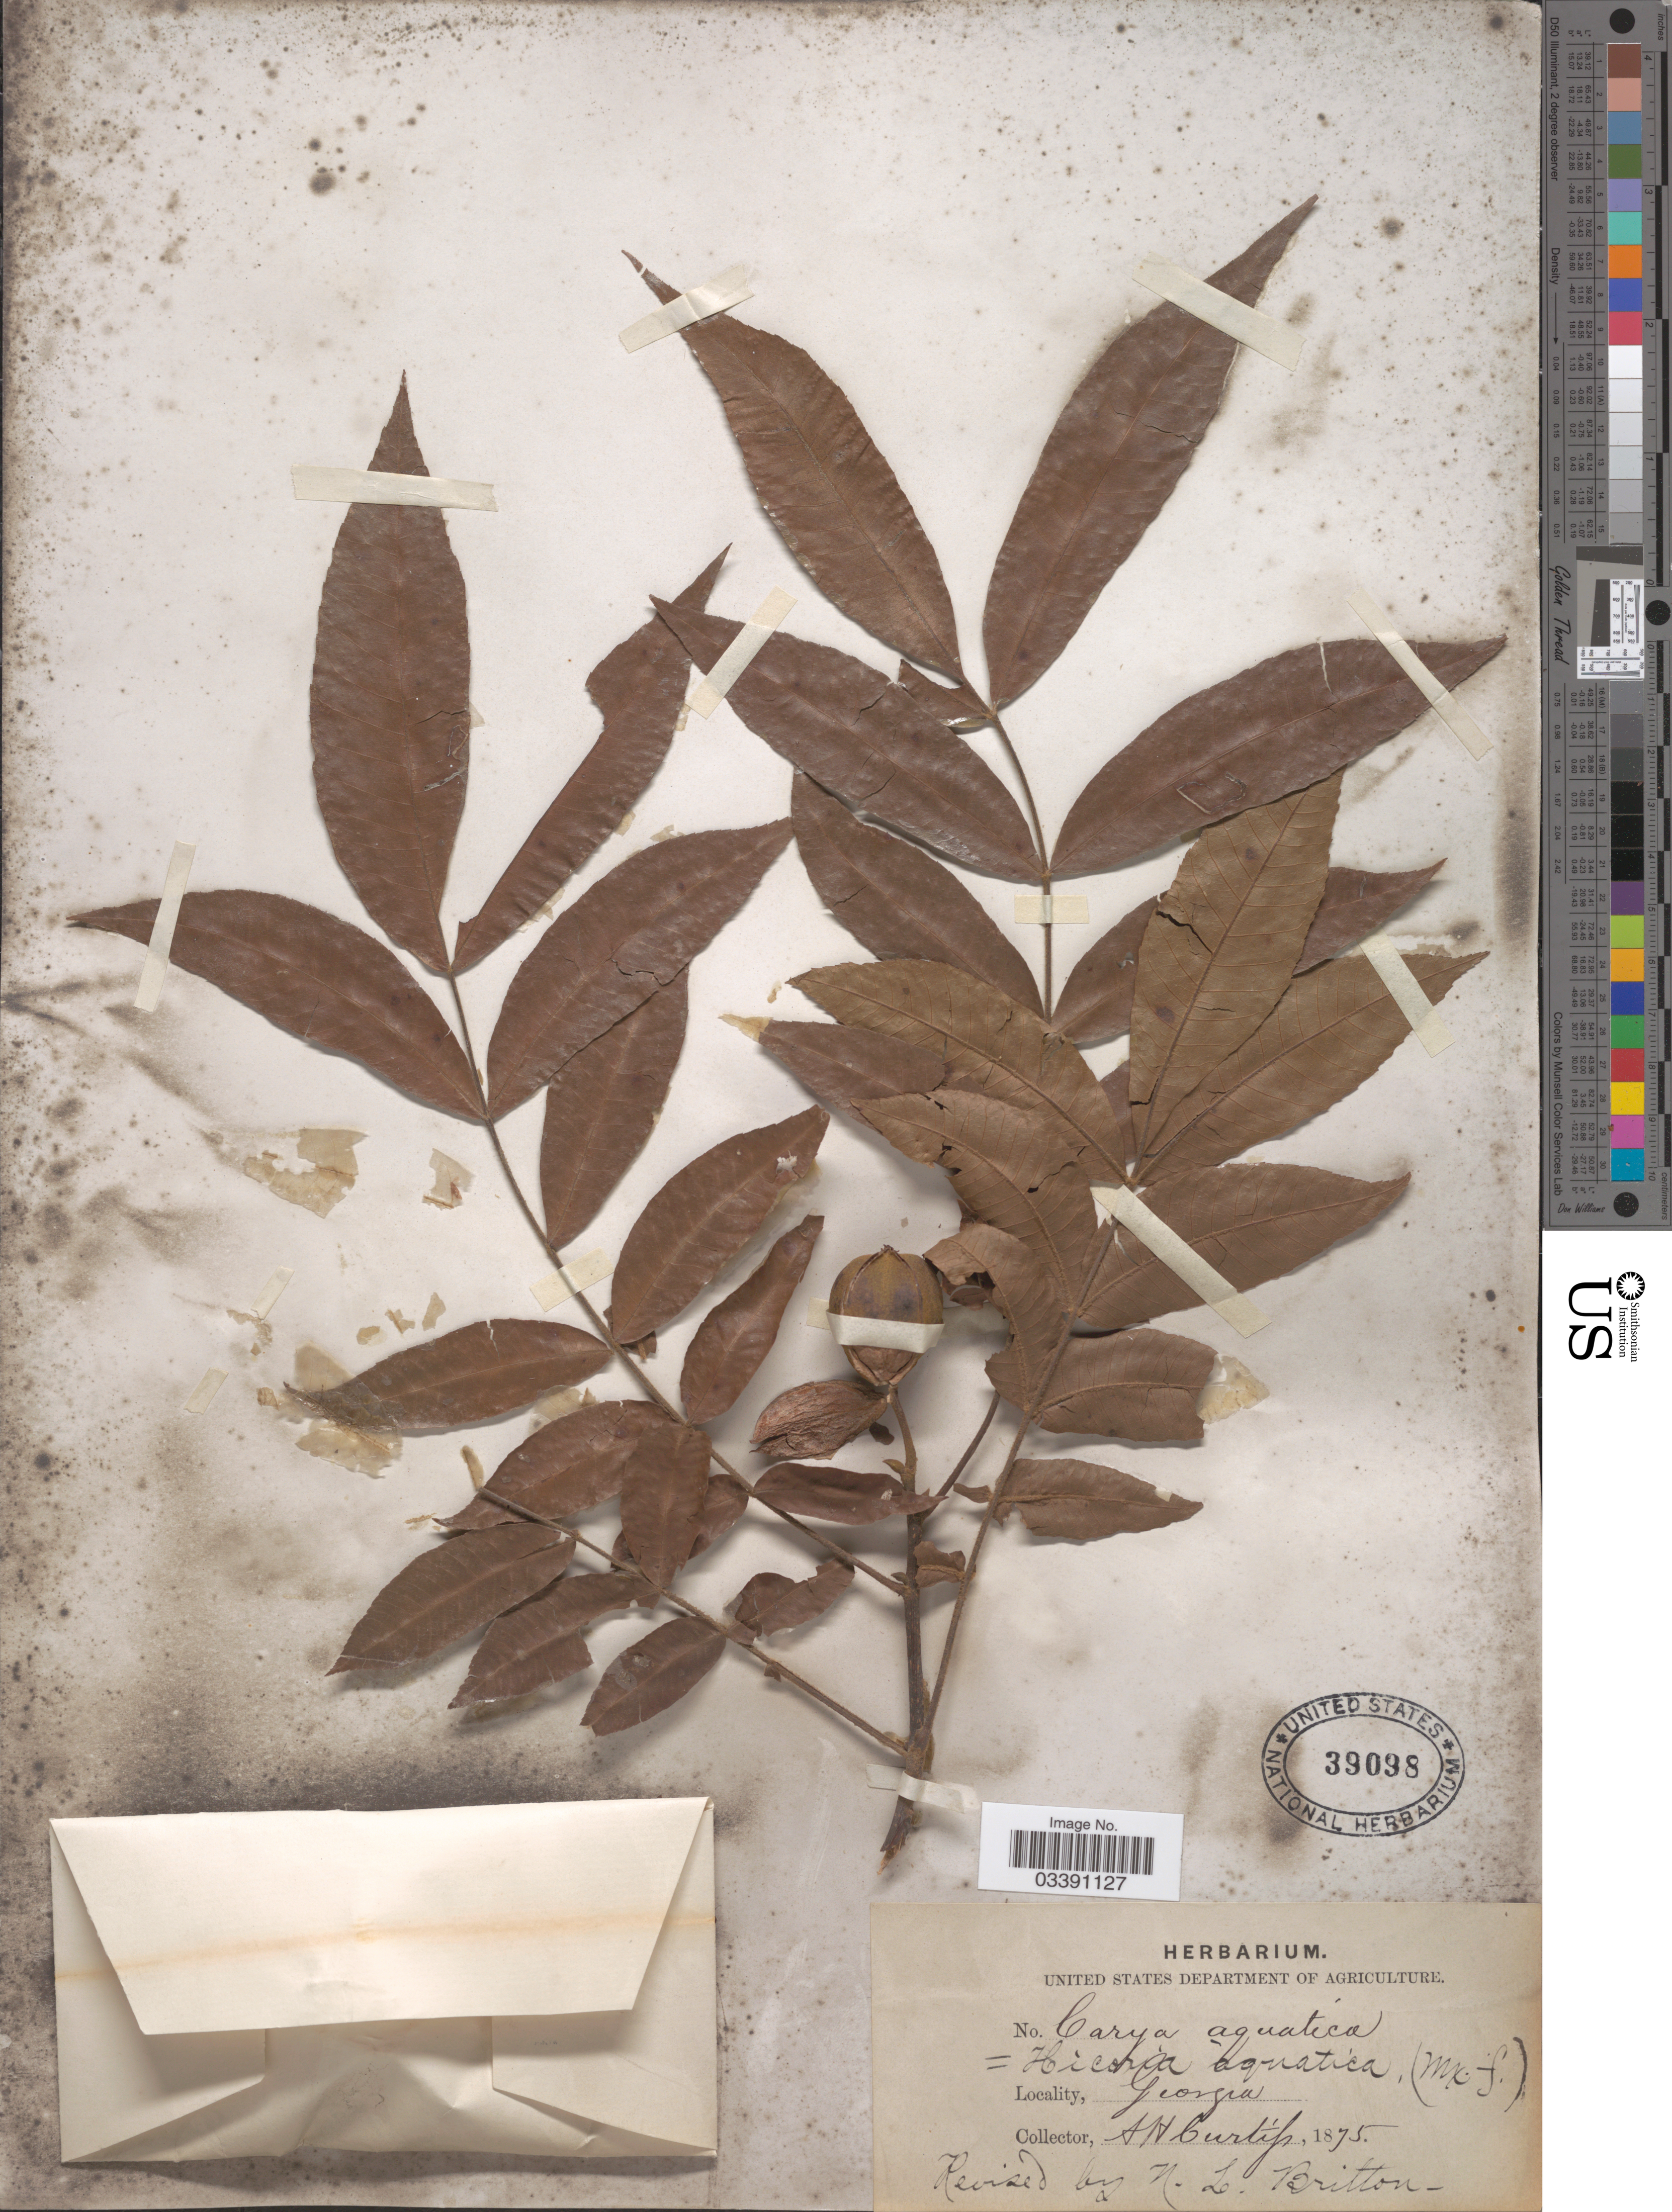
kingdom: Plantae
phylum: Tracheophyta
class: Magnoliopsida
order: Fagales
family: Juglandaceae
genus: Carya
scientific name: Carya aquatica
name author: (F. Michx.) Nutt.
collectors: A. H. Curtiss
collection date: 1875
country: United States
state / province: Georgia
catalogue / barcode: US 39098